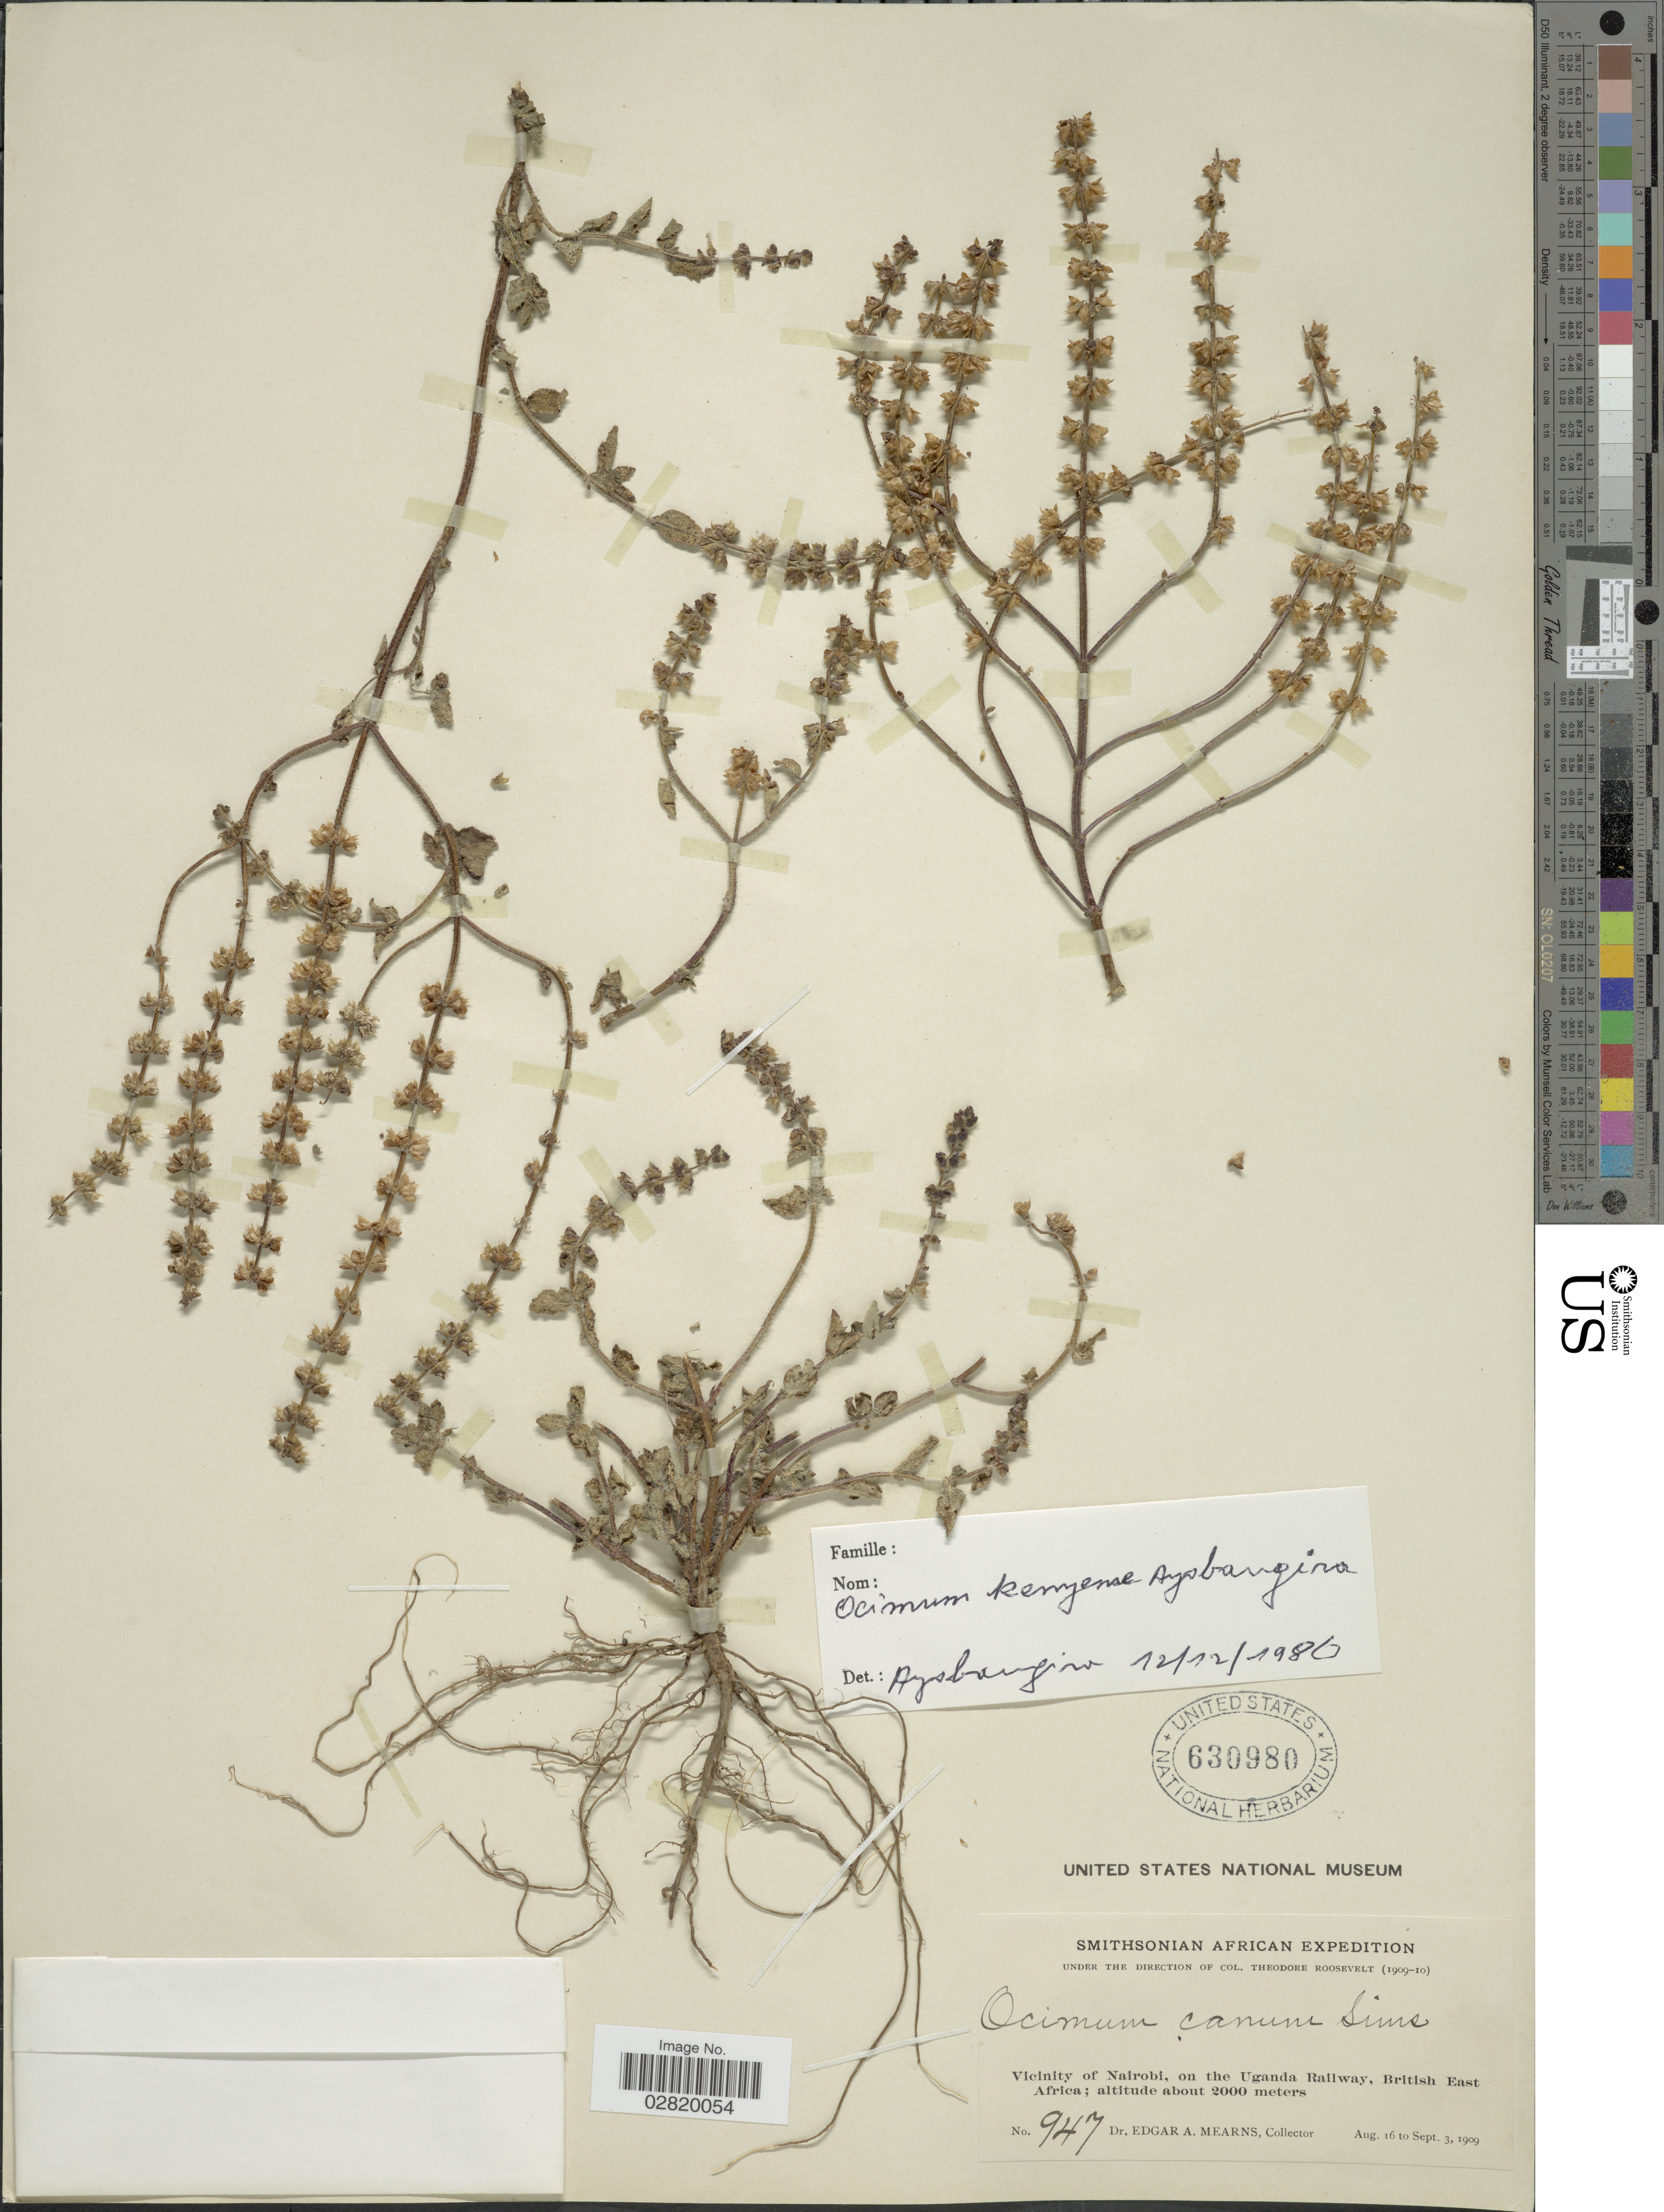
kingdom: Plantae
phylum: Tracheophyta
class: Magnoliopsida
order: Lamiales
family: Lamiaceae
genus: Ocimum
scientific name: Ocimum kenyense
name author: Ayob. ex A.J. Paton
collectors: E. A. Mearns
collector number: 947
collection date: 1909-08-16/1909-09-03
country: Uganda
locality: Vicinity of Nairobi, on the Uganda Railway, British East Africa.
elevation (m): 2000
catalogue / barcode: US 630980